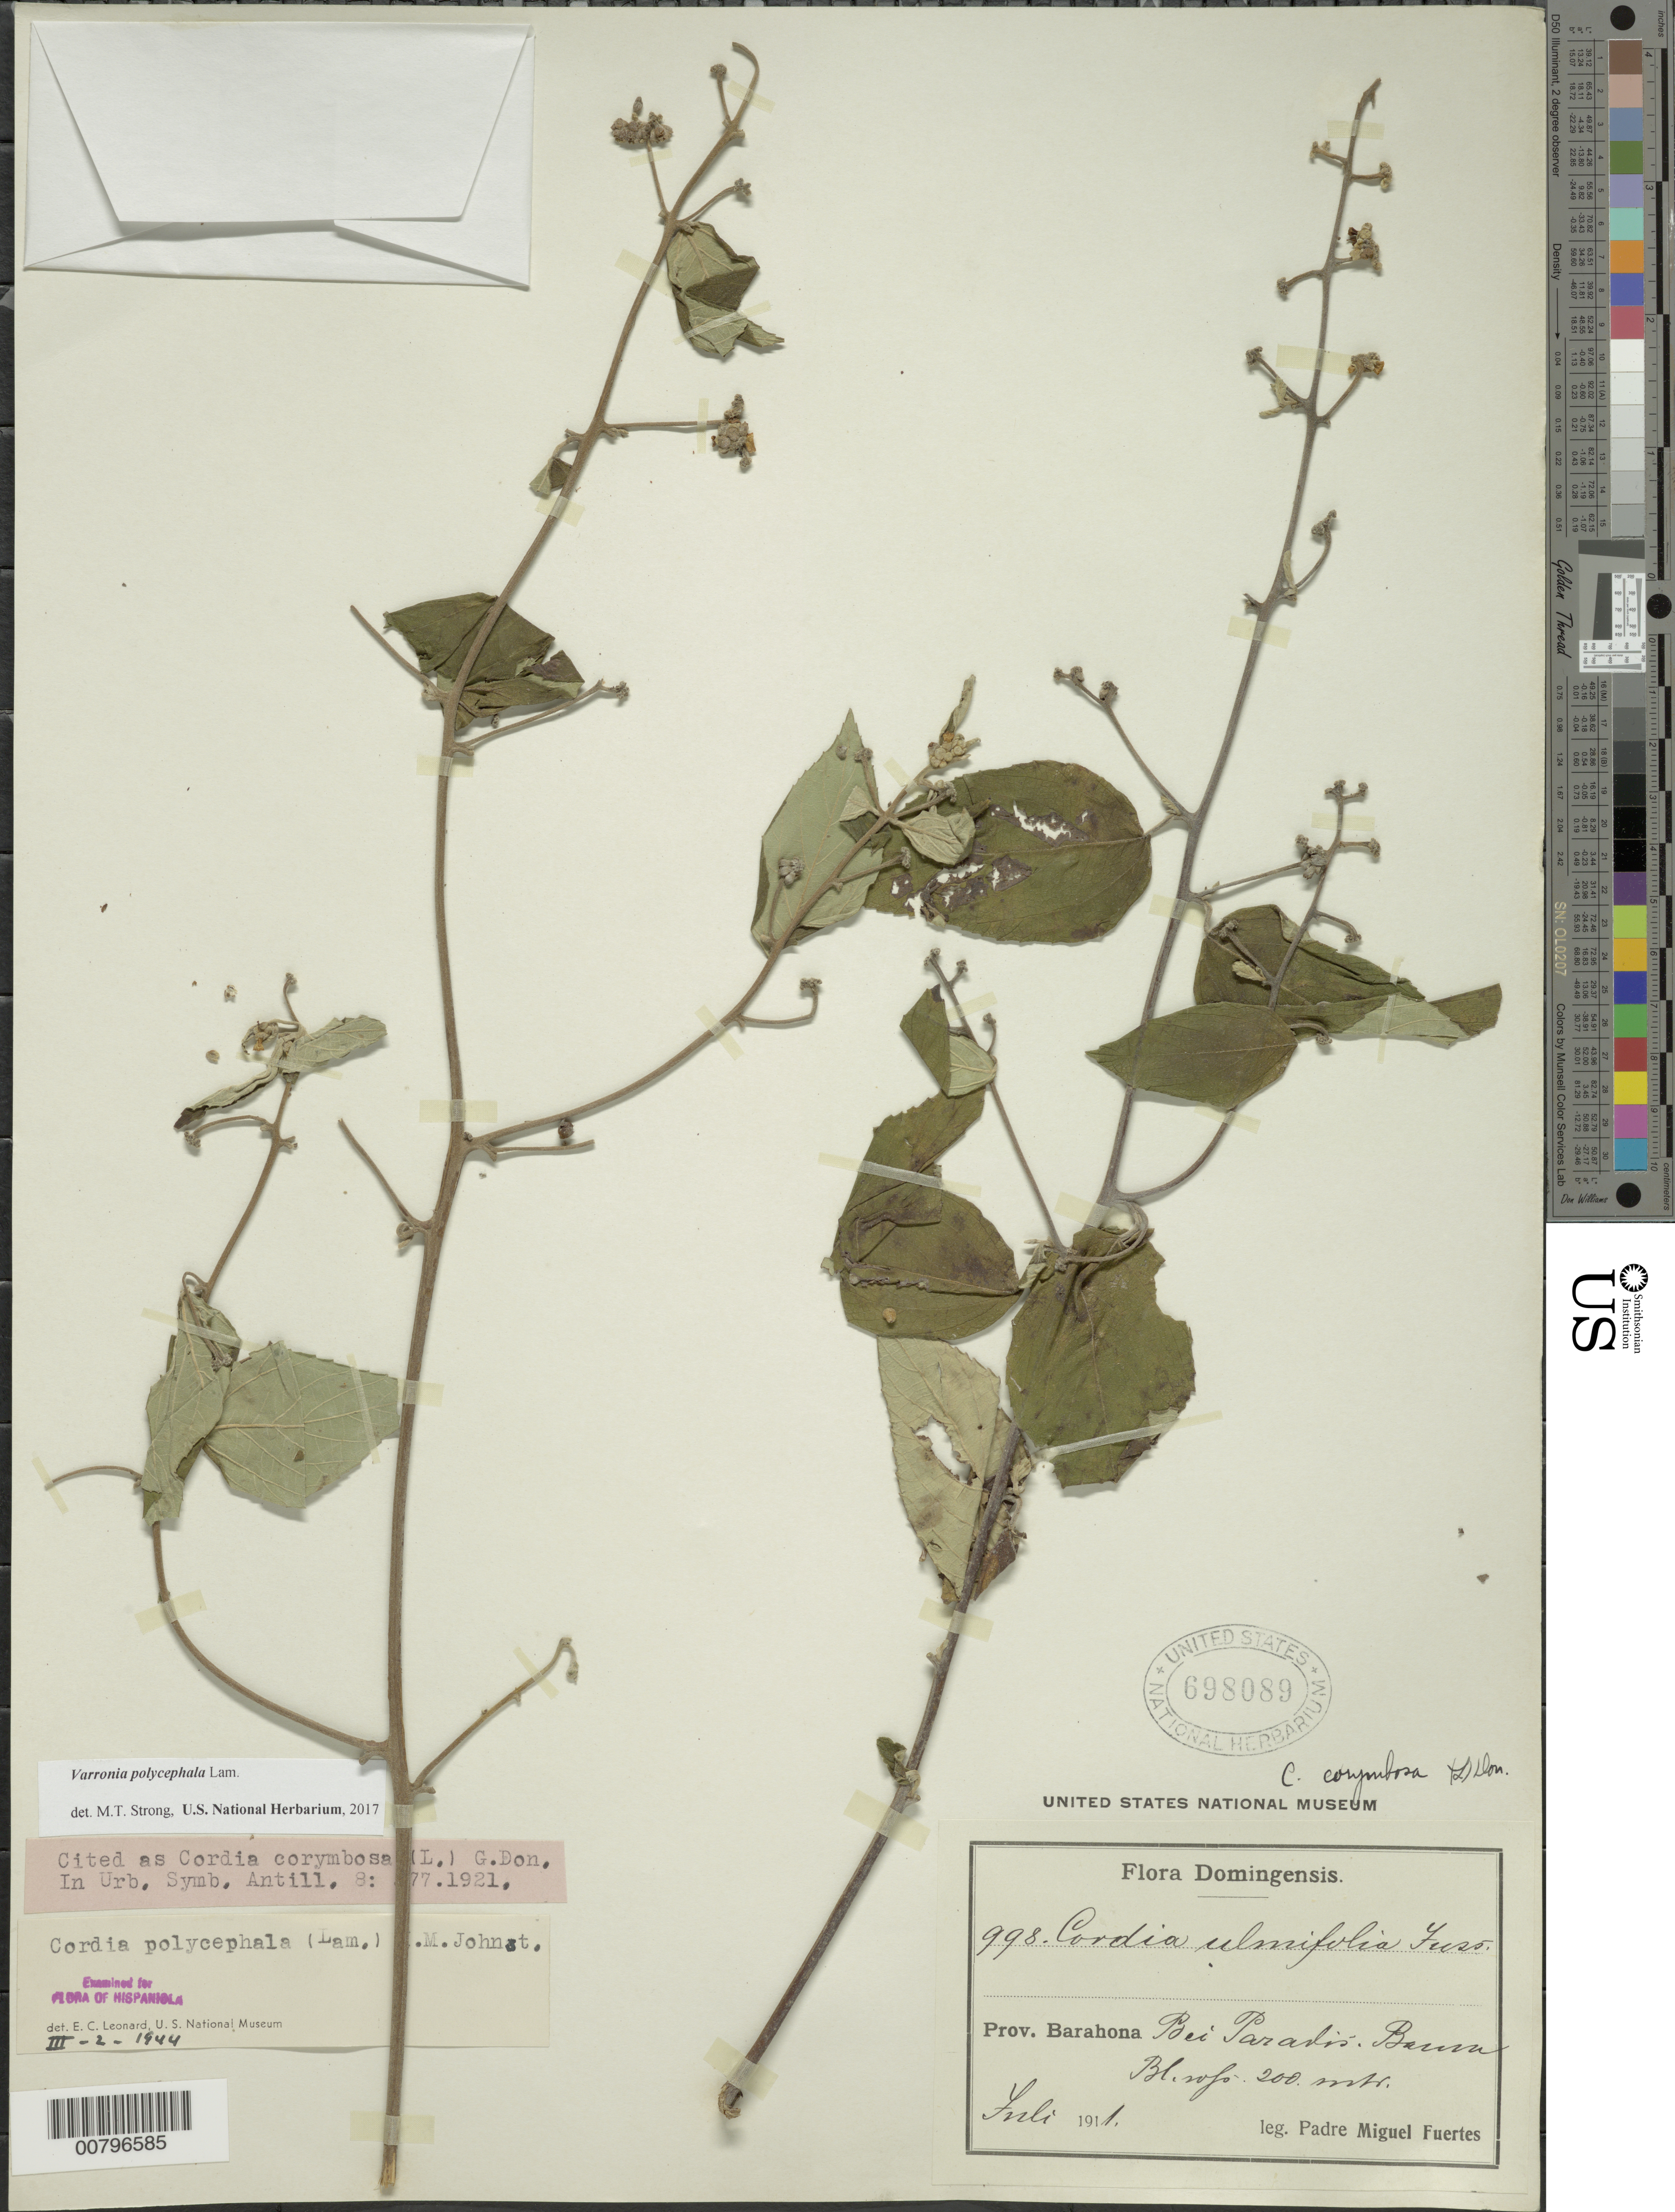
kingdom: Plantae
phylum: Tracheophyta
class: Magnoliopsida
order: Boraginales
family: Cordiaceae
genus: Varronia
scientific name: Varronia polycephala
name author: Lam.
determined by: Strong, M. T., (US), Smithsonian Institution - National Museum of Natural History (UNITED STATES)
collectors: M. D. Fuertes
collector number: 998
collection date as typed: Mar 1911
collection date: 1911-03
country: Dominican Republic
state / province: Barahona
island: Hispaniola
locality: Poei Paradis.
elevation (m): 200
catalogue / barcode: US 698089